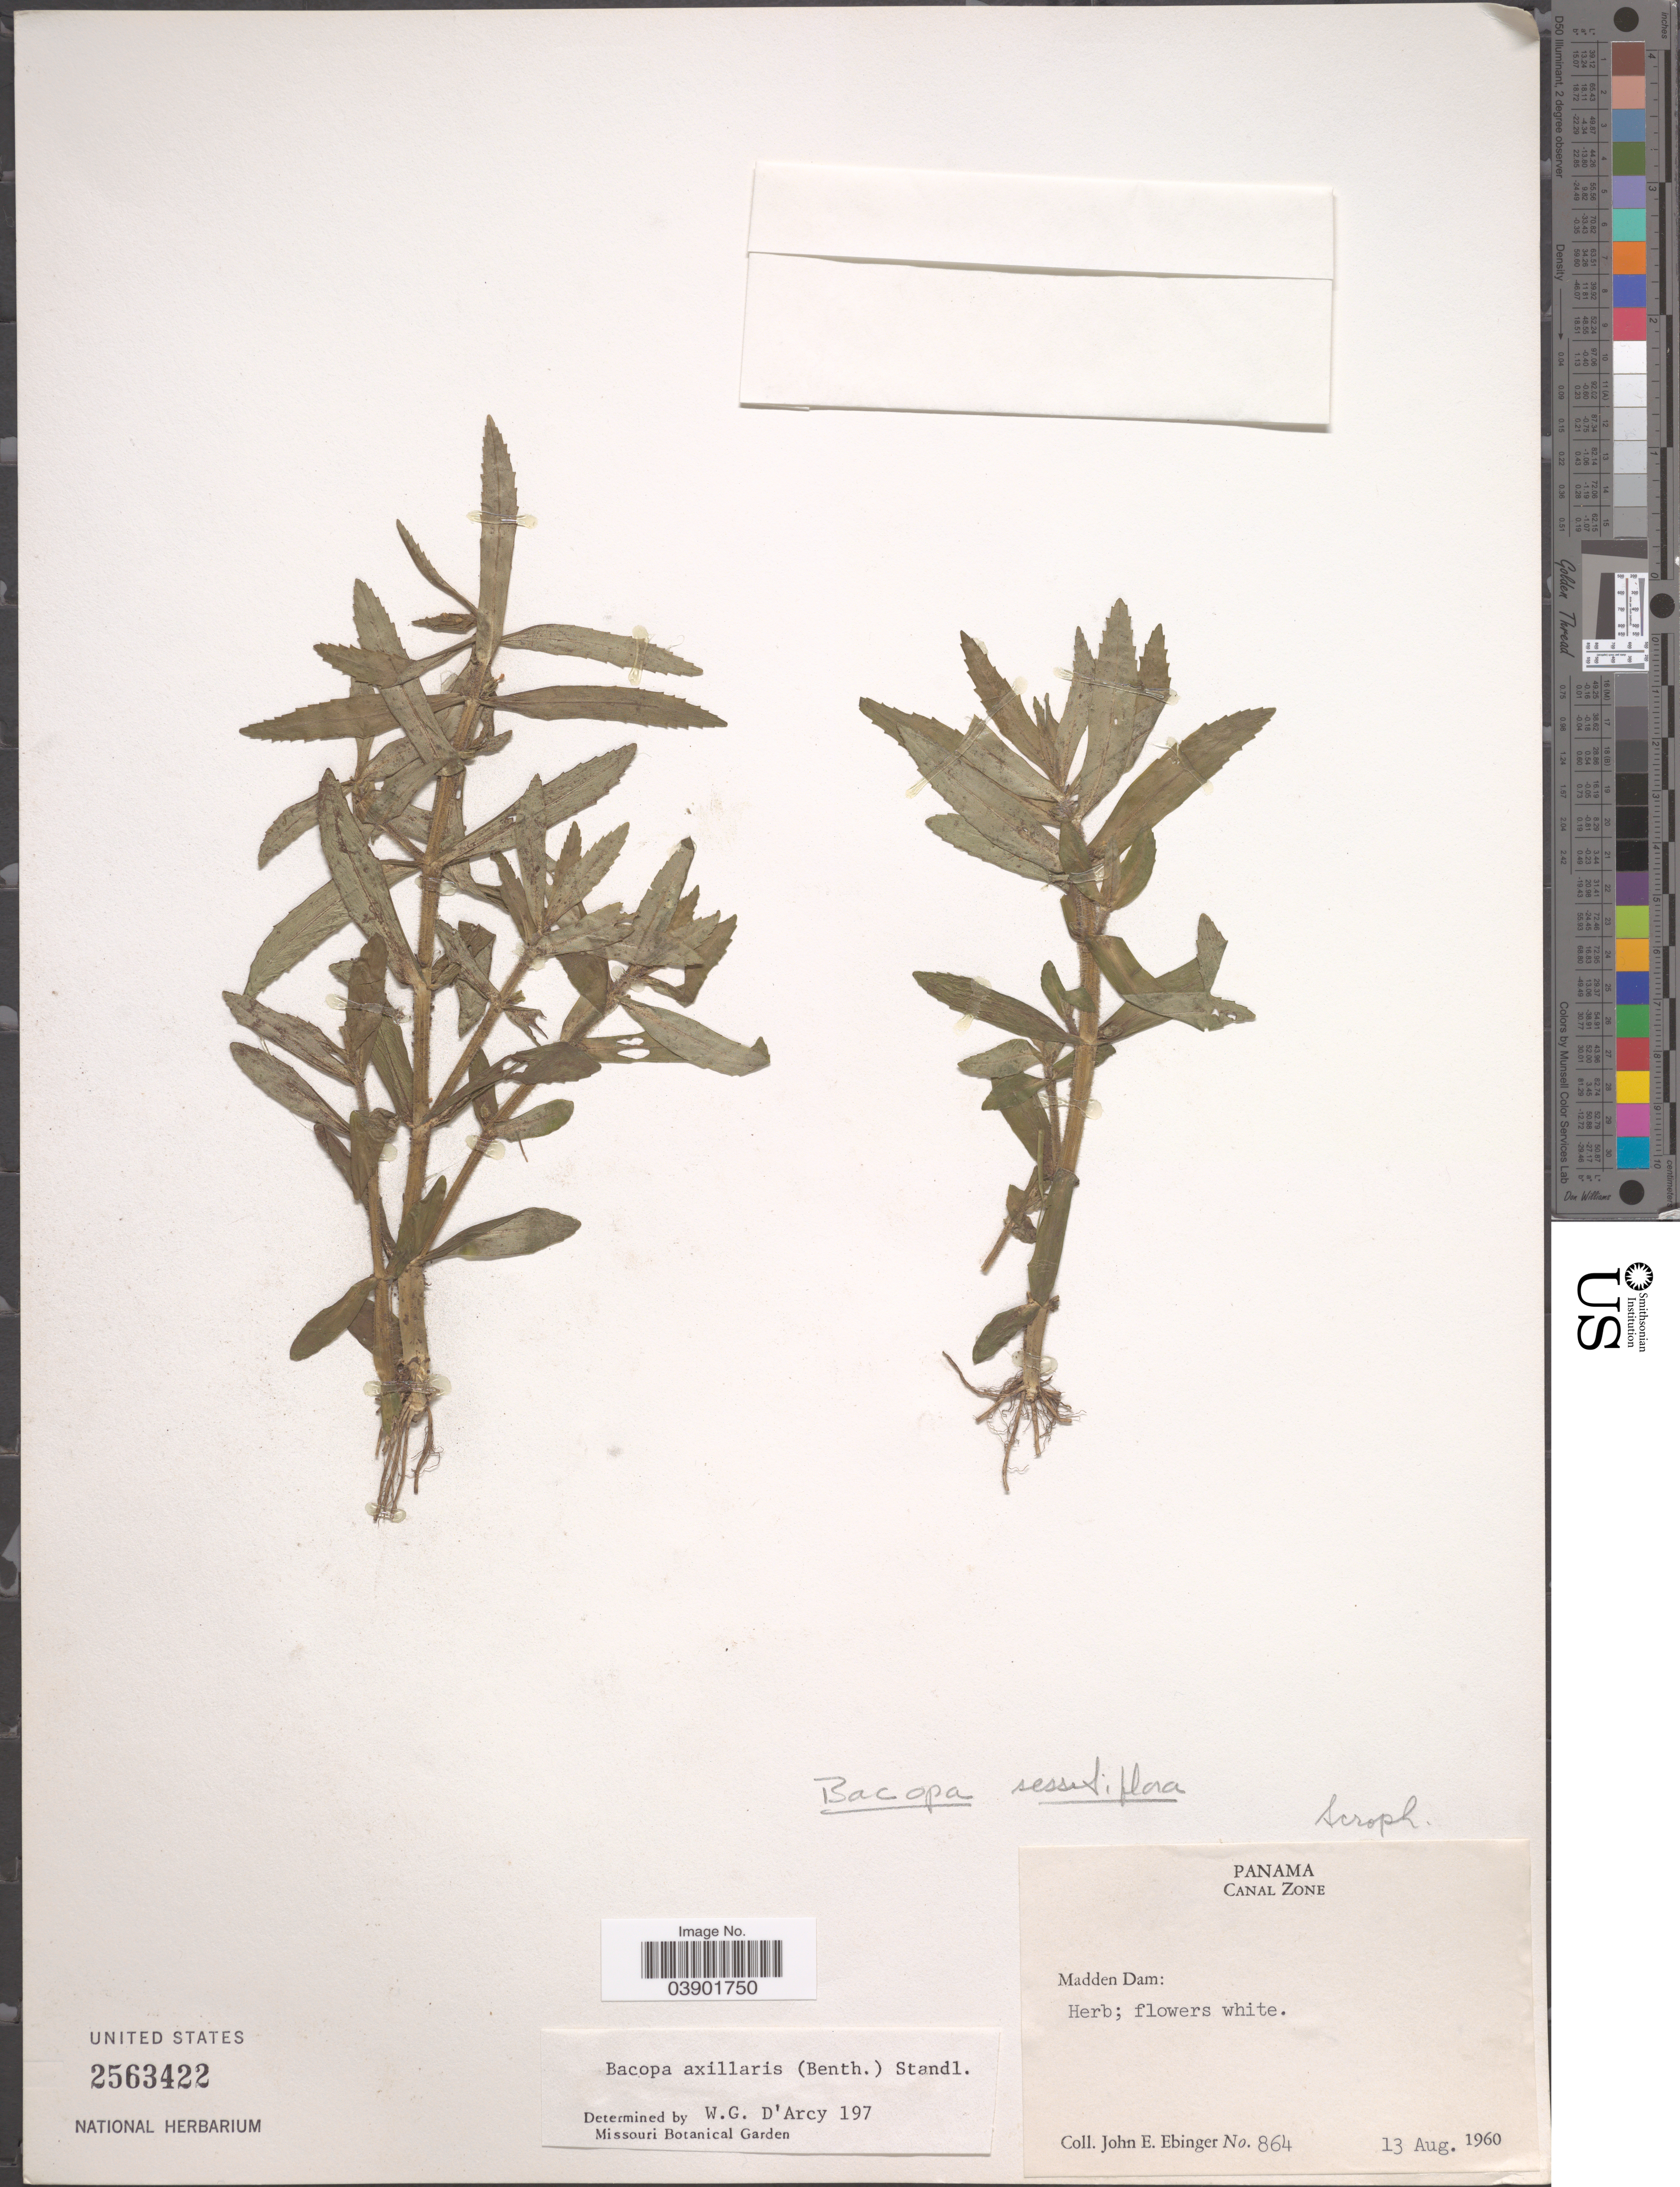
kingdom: Plantae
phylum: Tracheophyta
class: Magnoliopsida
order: Lamiales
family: Plantaginaceae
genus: Bacopa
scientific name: Bacopa axillaris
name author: (Benth.) Standl.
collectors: J. Ebinger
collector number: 864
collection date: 1960-08-13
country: Panama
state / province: Colón / Panamá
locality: Canal Zone. Madden Dam.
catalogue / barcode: US 2563422